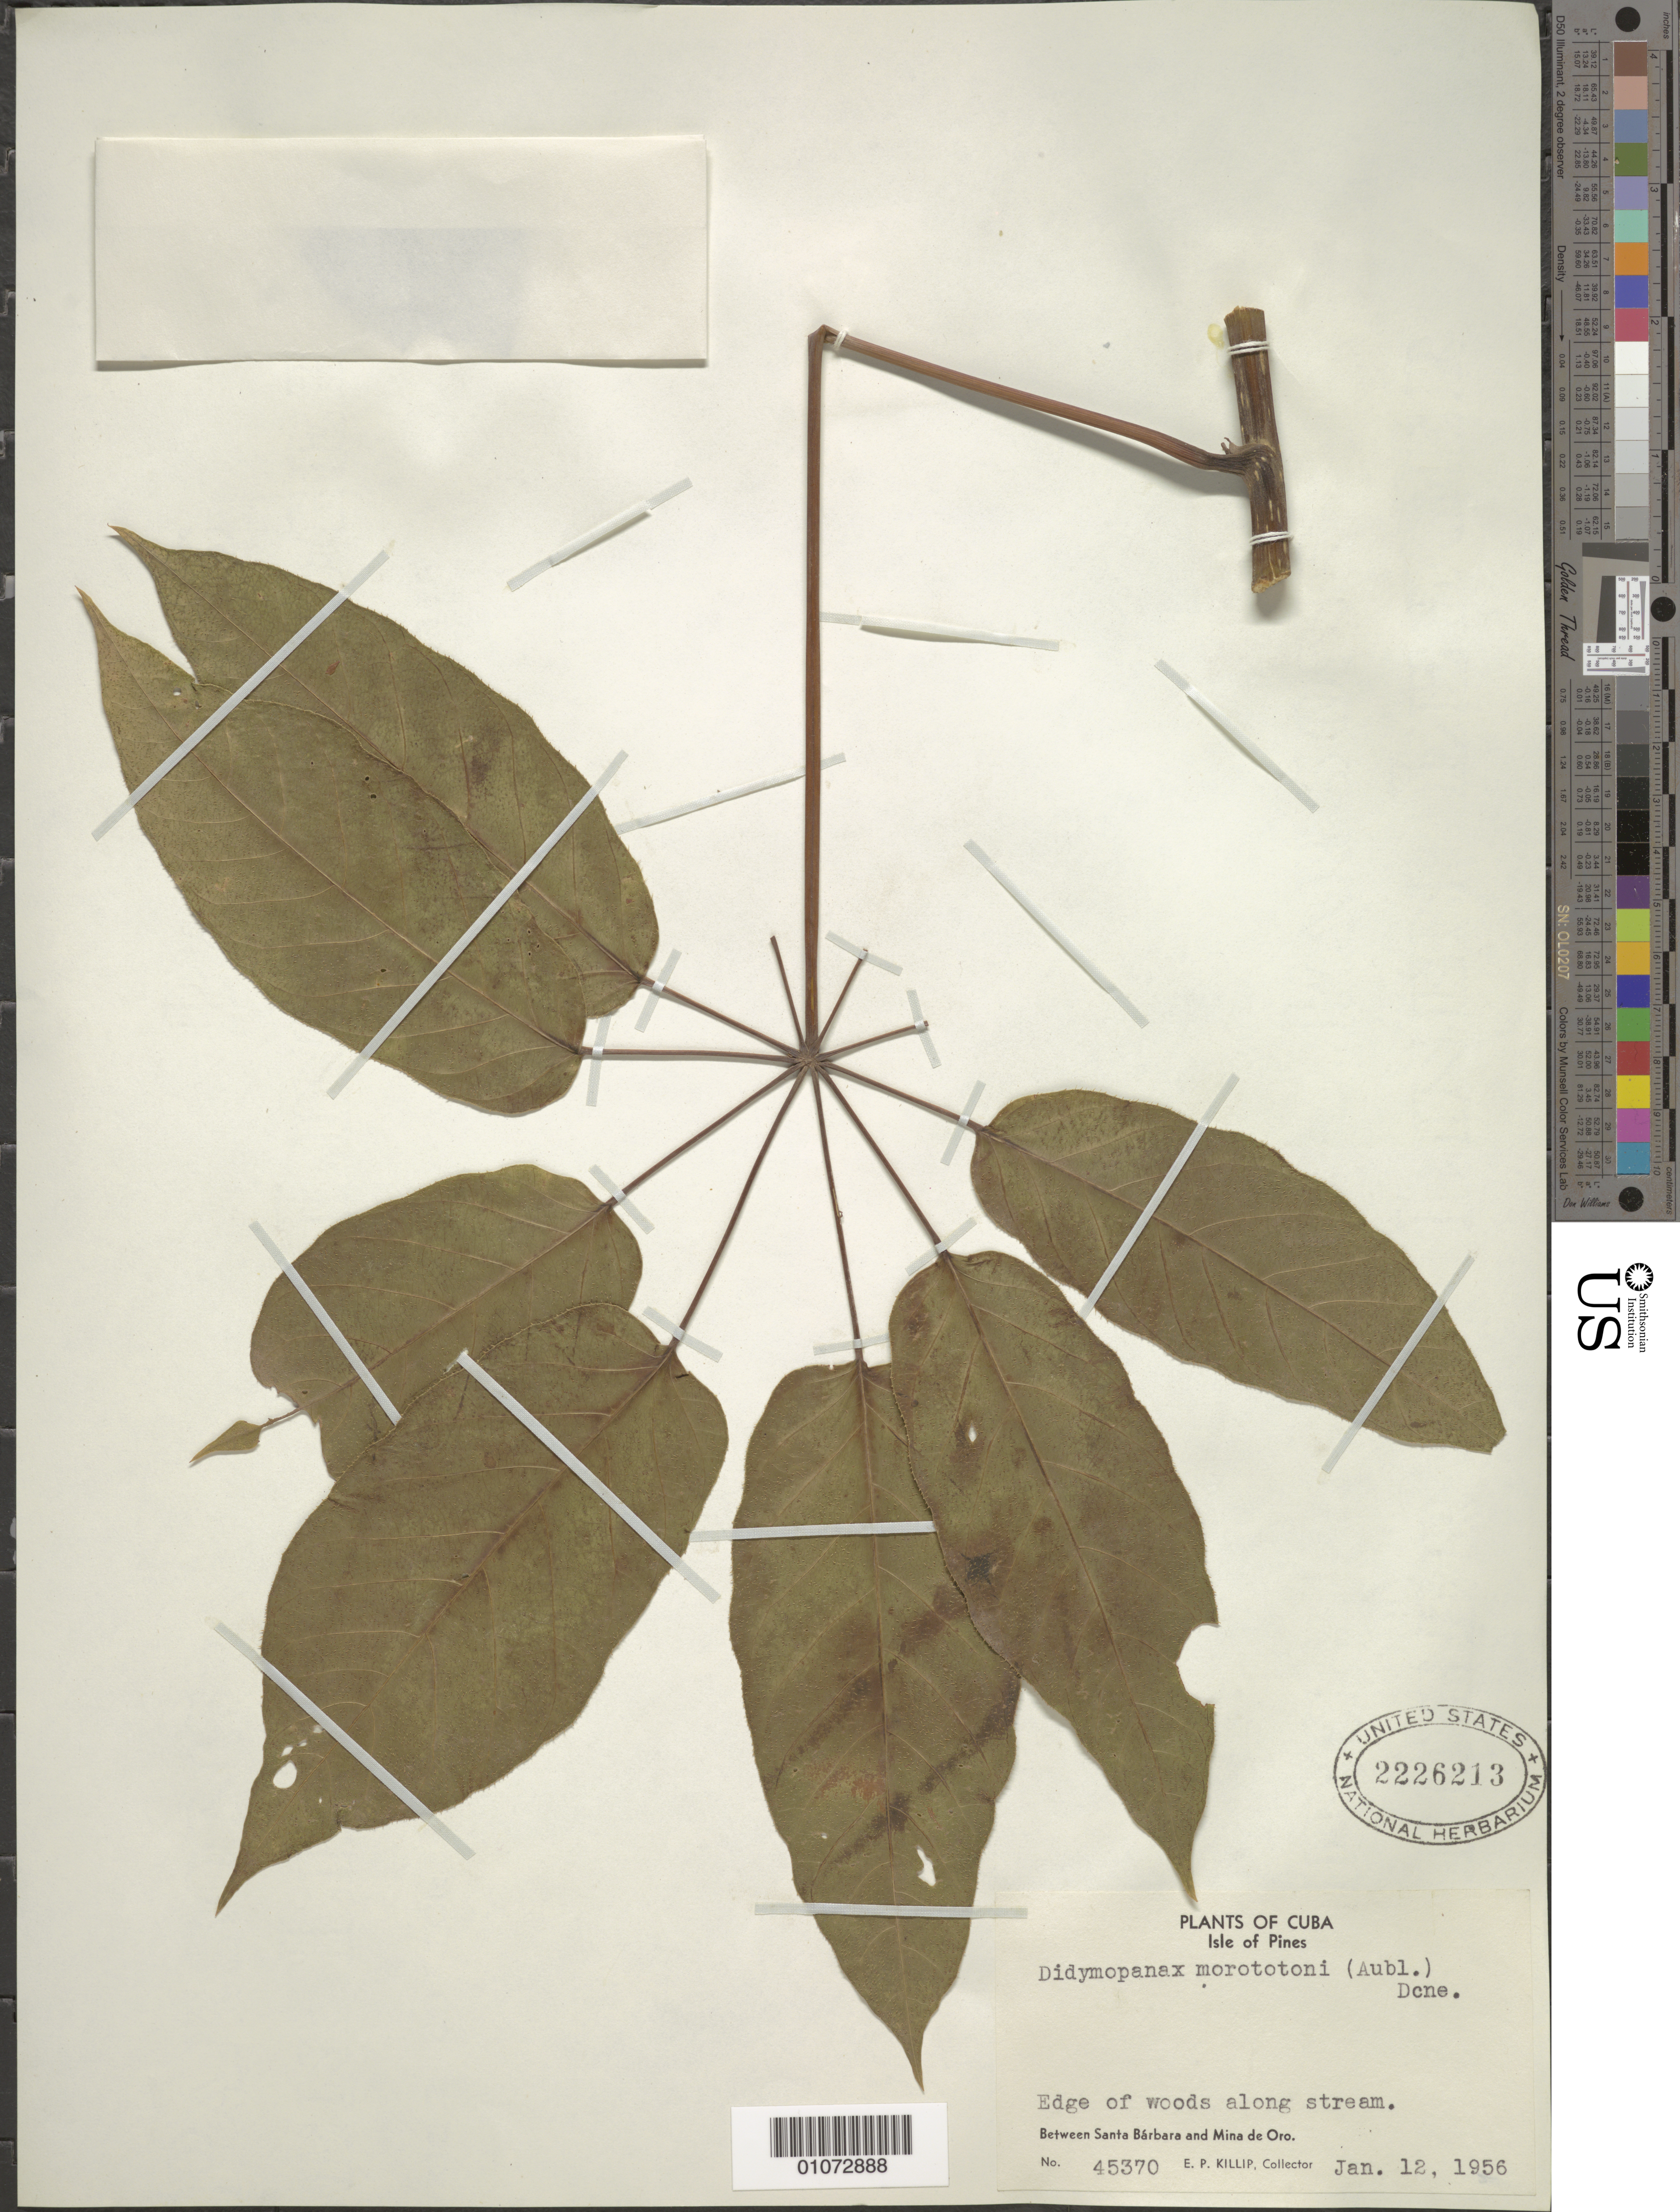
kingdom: Plantae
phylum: Tracheophyta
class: Magnoliopsida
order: Apiales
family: Araliaceae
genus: Didymopanax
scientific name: Didymopanax morototoni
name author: (Aubl.) Decne. & Planch.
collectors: E. P. Killip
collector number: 45370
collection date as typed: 12 Jan 1956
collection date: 1956-01-12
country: Cuba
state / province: Isla de La Juventud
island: Isla de la Juventud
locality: Isle of Pines, between Santa Barbara and Mina de Oro, edge of woods along stream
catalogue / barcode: US 2226213